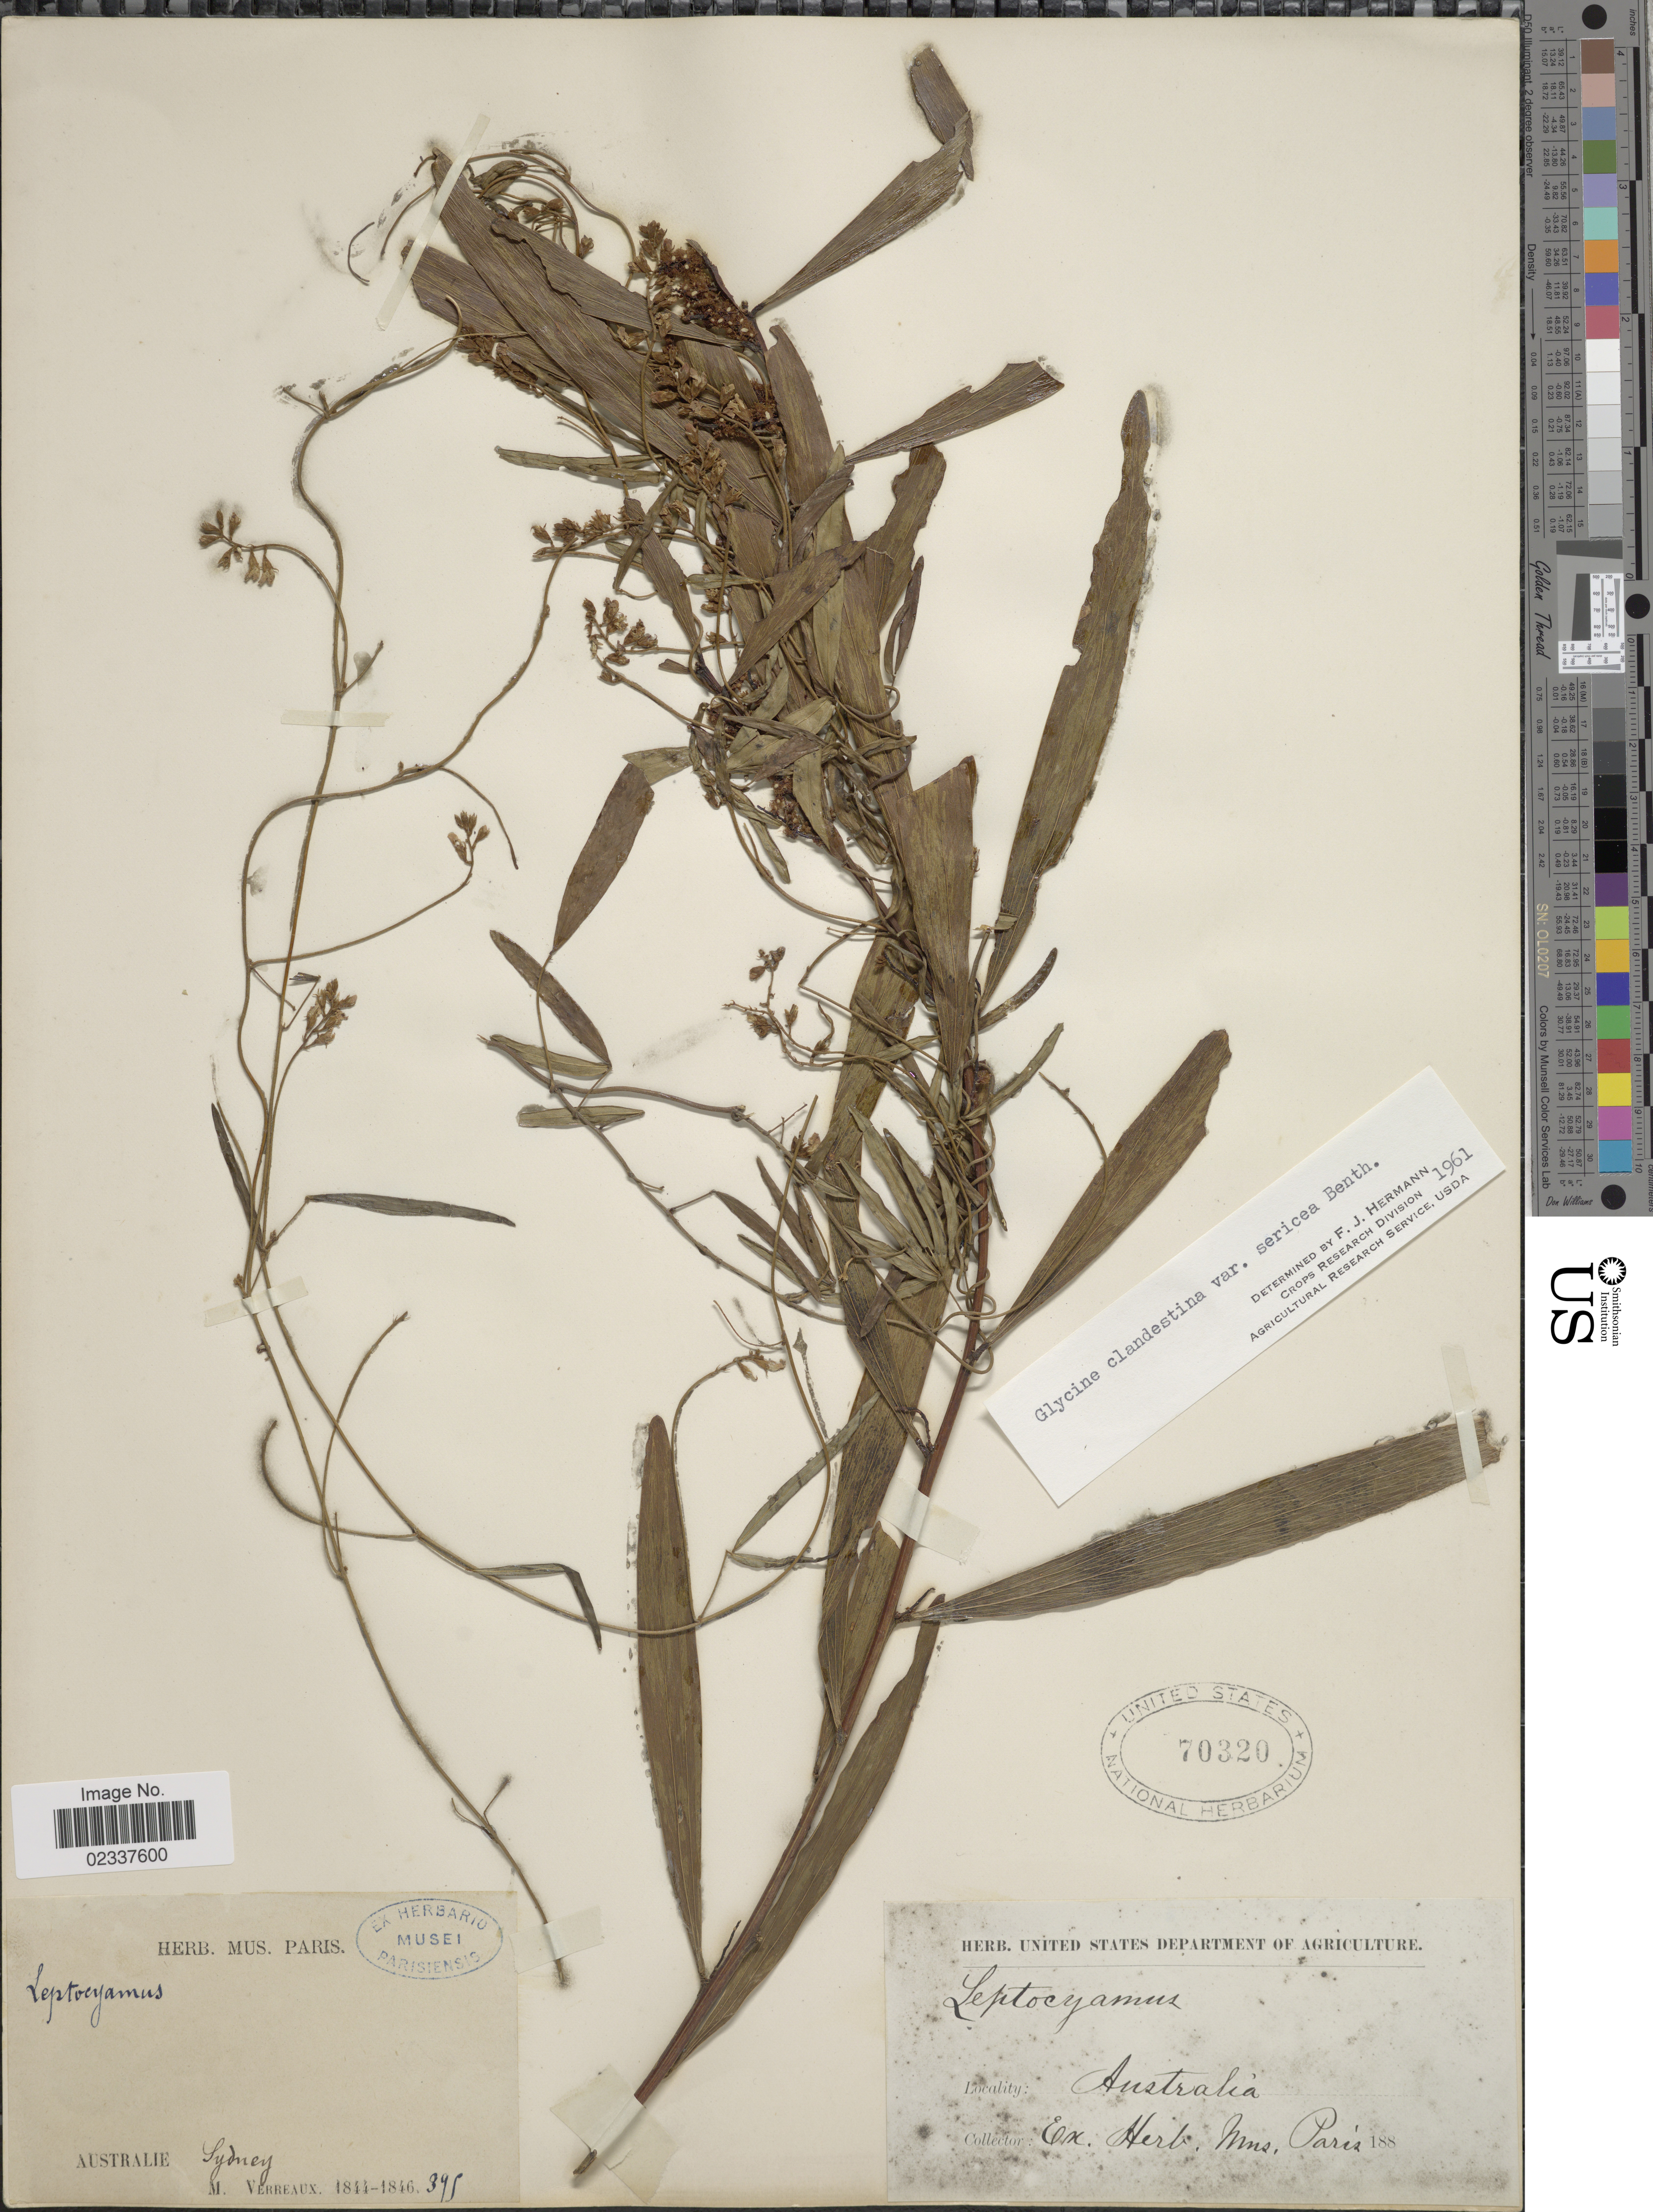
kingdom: Plantae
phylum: Tracheophyta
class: Magnoliopsida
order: Fabales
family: Fabaceae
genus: Glycine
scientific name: Glycine clandestina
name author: J.C. Wendl.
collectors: M. Verreaux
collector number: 395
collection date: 1844/1846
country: Australia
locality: Sydney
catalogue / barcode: US 70320